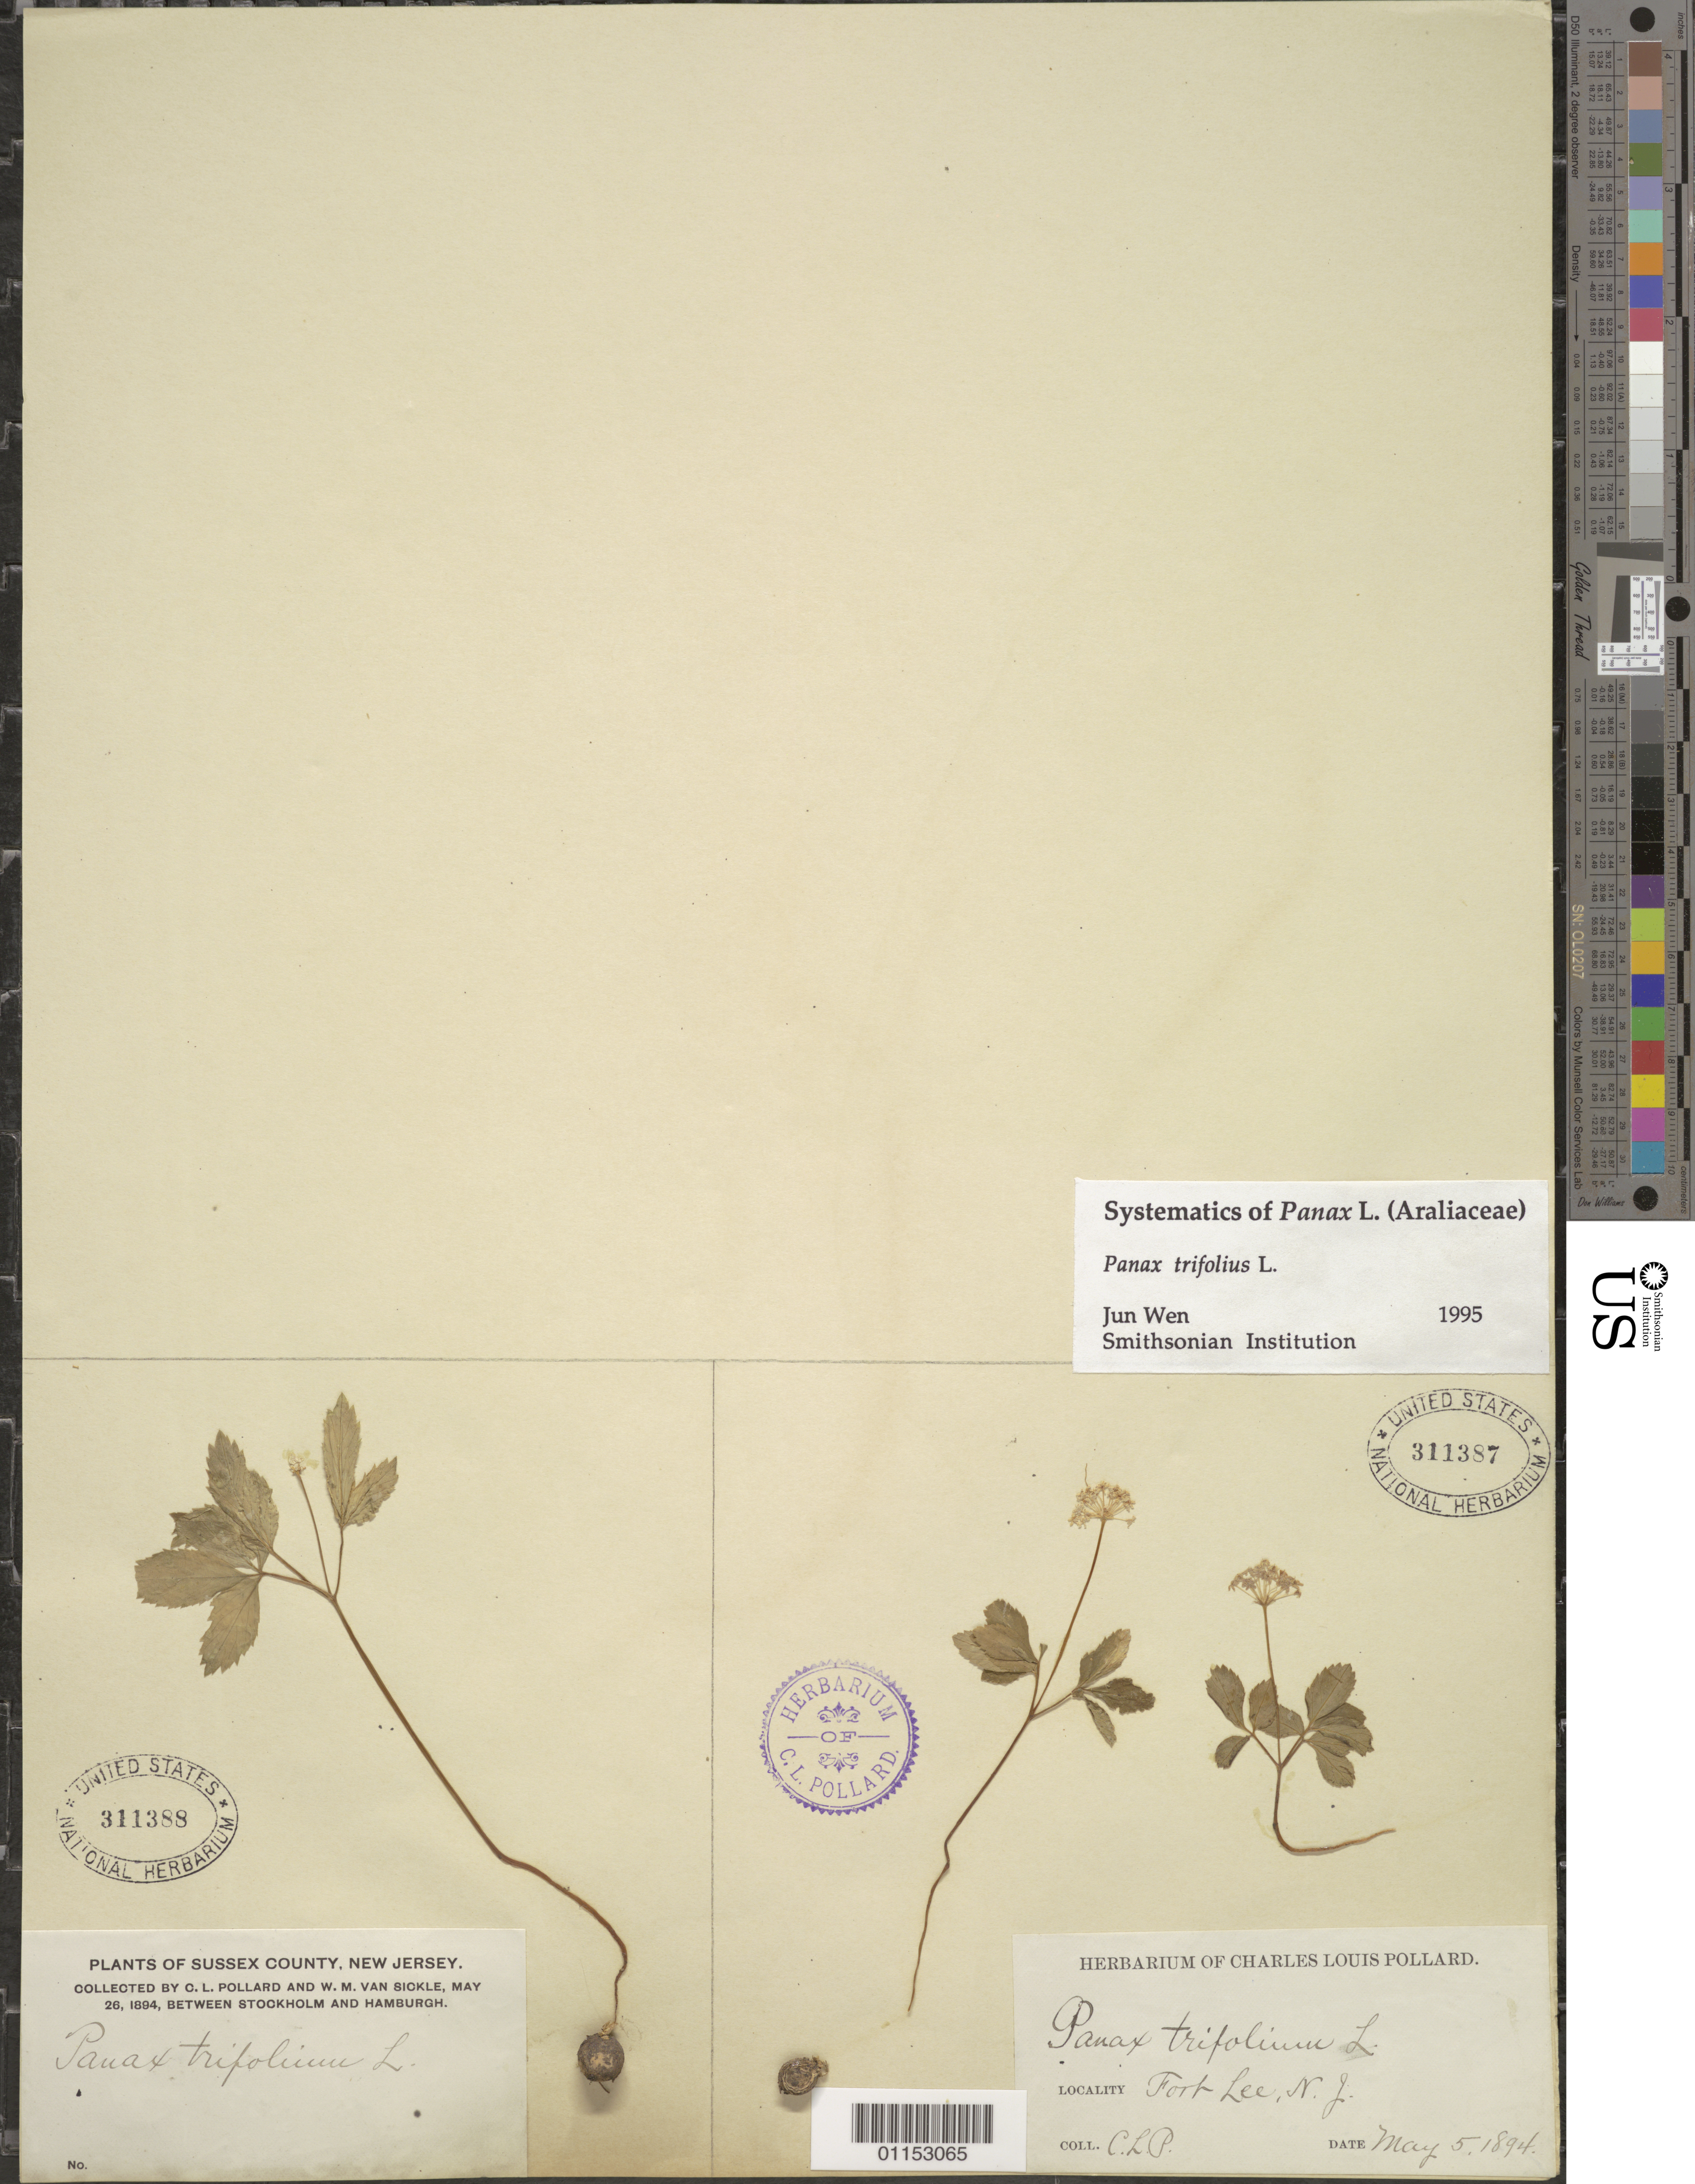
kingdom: Plantae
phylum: Tracheophyta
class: Magnoliopsida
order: Apiales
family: Araliaceae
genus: Panax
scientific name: Panax trifolius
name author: L.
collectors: C. L. Pollard & W. M. Van Sickle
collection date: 1894-05-05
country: United States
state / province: New Jersey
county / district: Sussex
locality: Between Stookholm and Hamburgh.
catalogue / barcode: US 311387